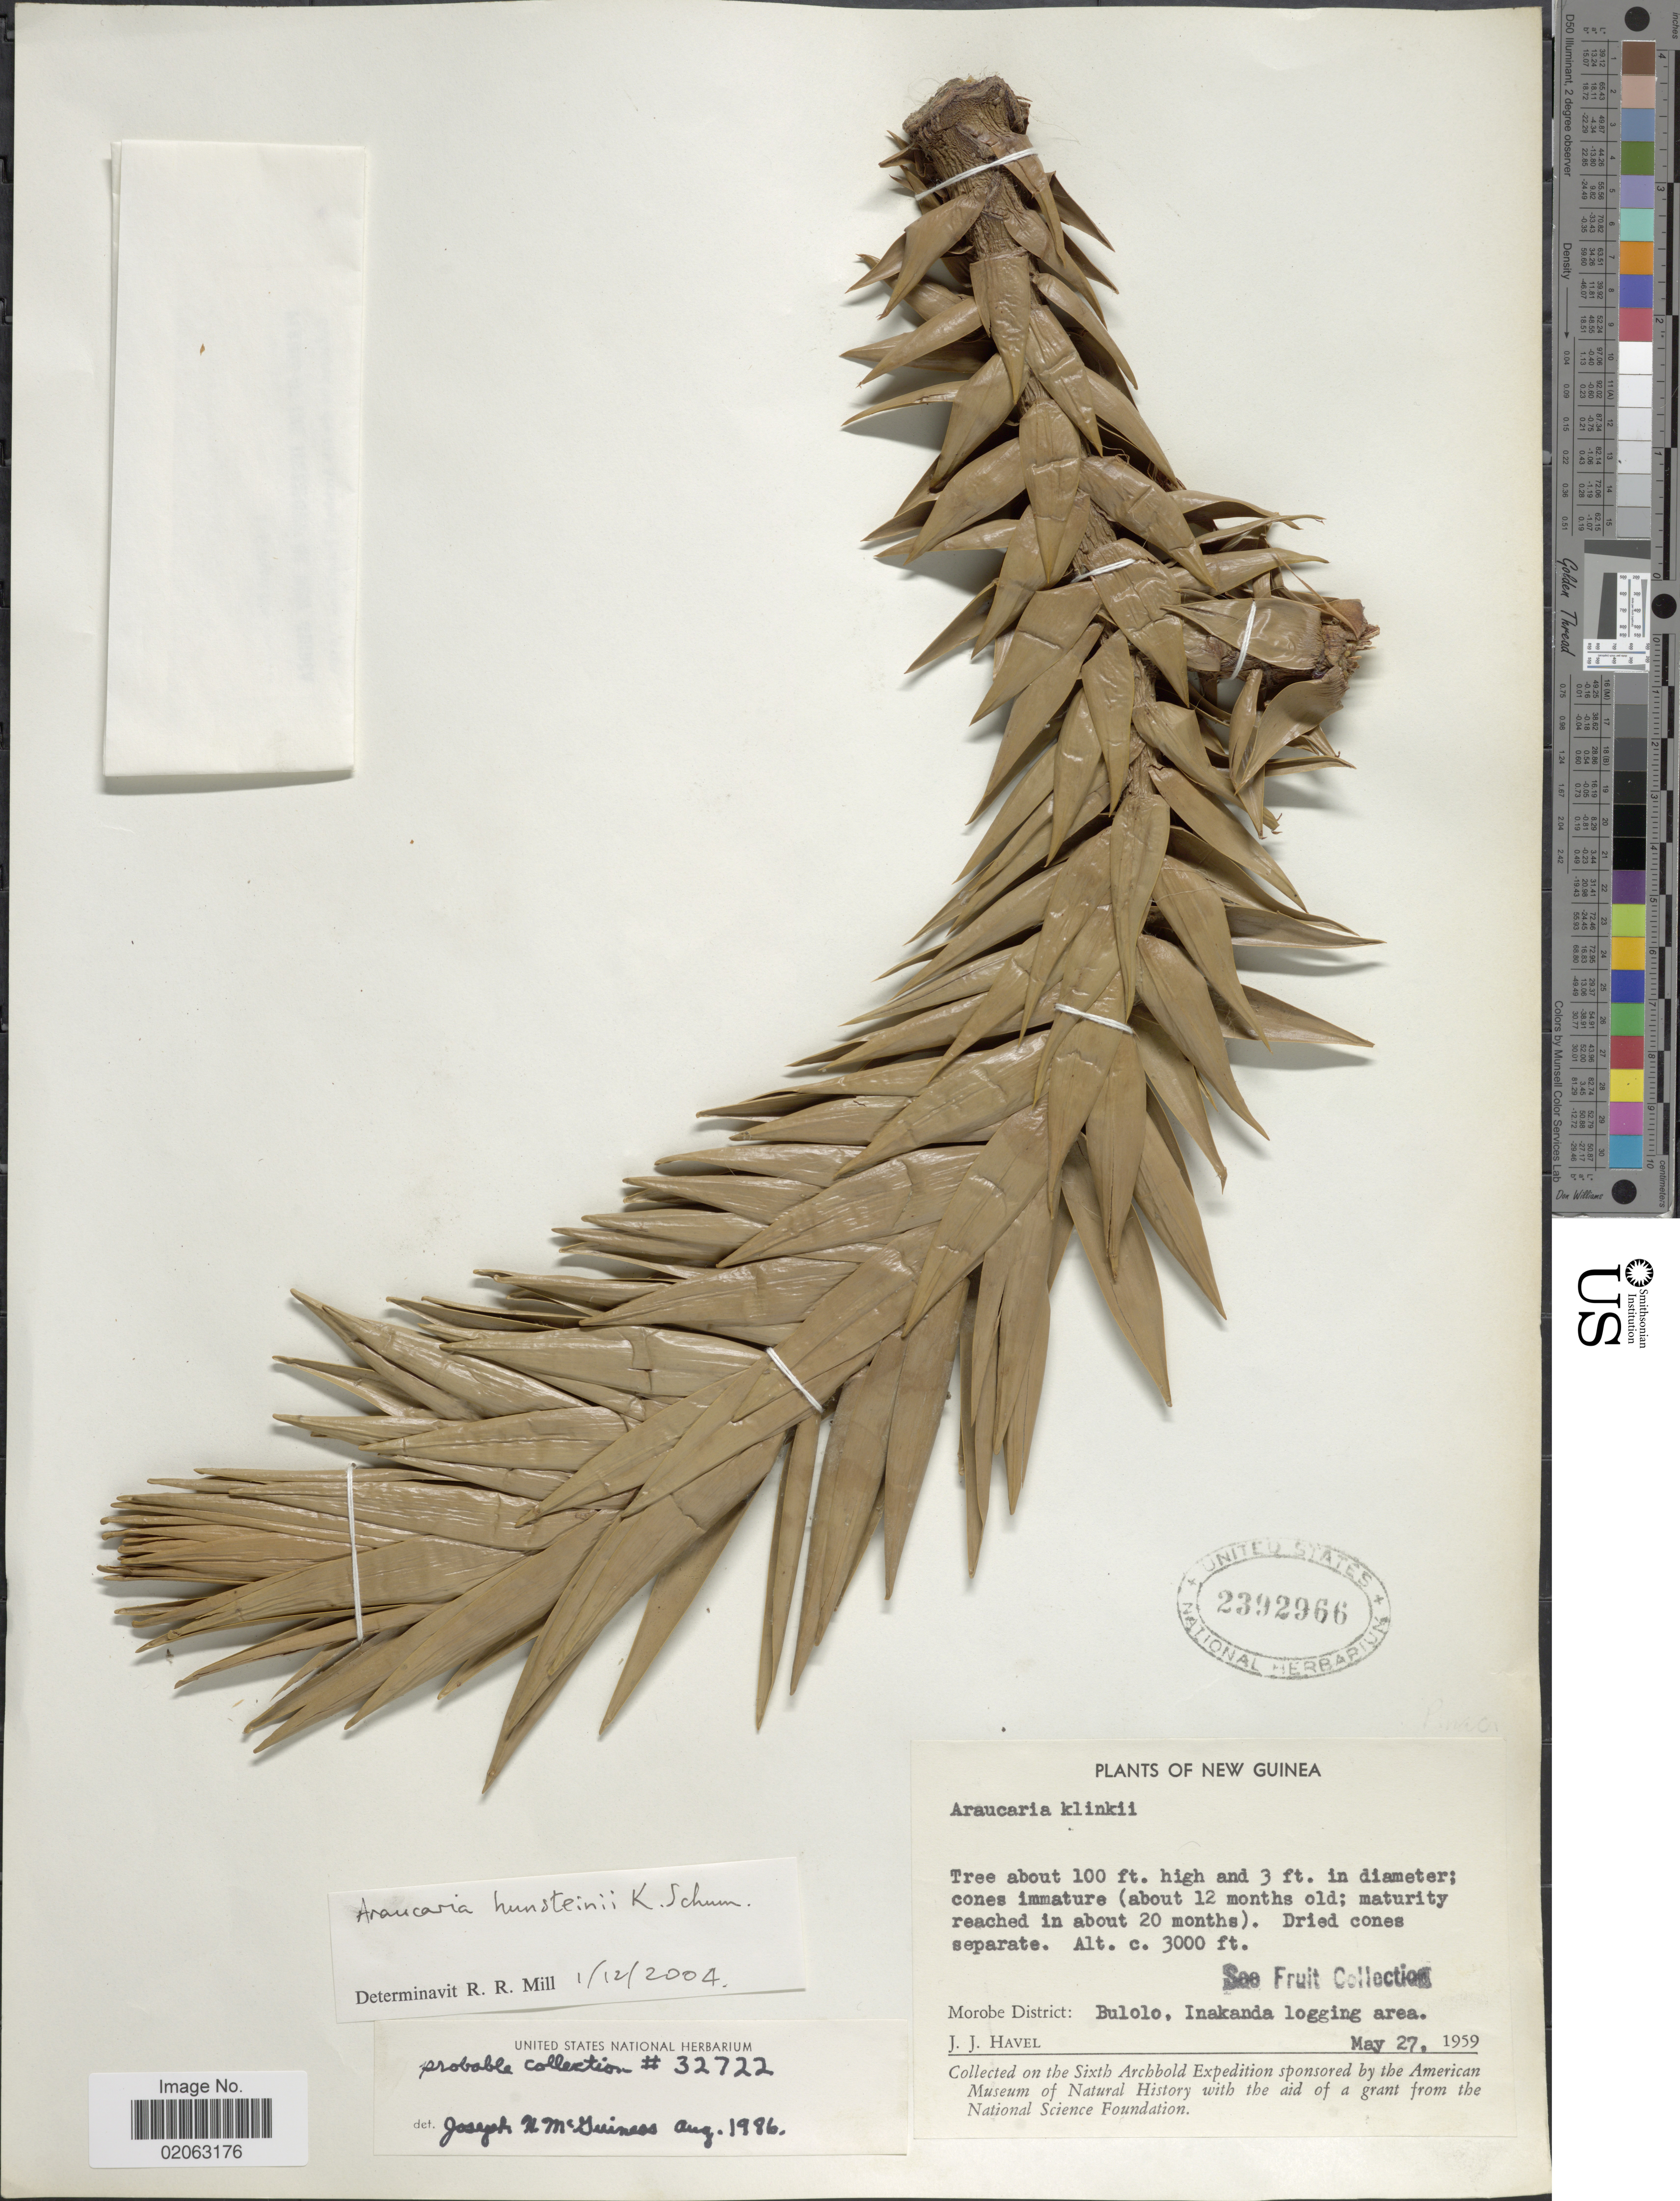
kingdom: Plantae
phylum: Tracheophyta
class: Pinopsida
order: Pinales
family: Araucariaceae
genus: Araucaria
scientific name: Araucaria hunsteinii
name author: K. Schum.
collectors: J. Havel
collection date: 1959-05-27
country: Papua New Guinea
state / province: Morobe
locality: Bulolo, Iakanda logging area.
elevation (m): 914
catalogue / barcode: US 2392966